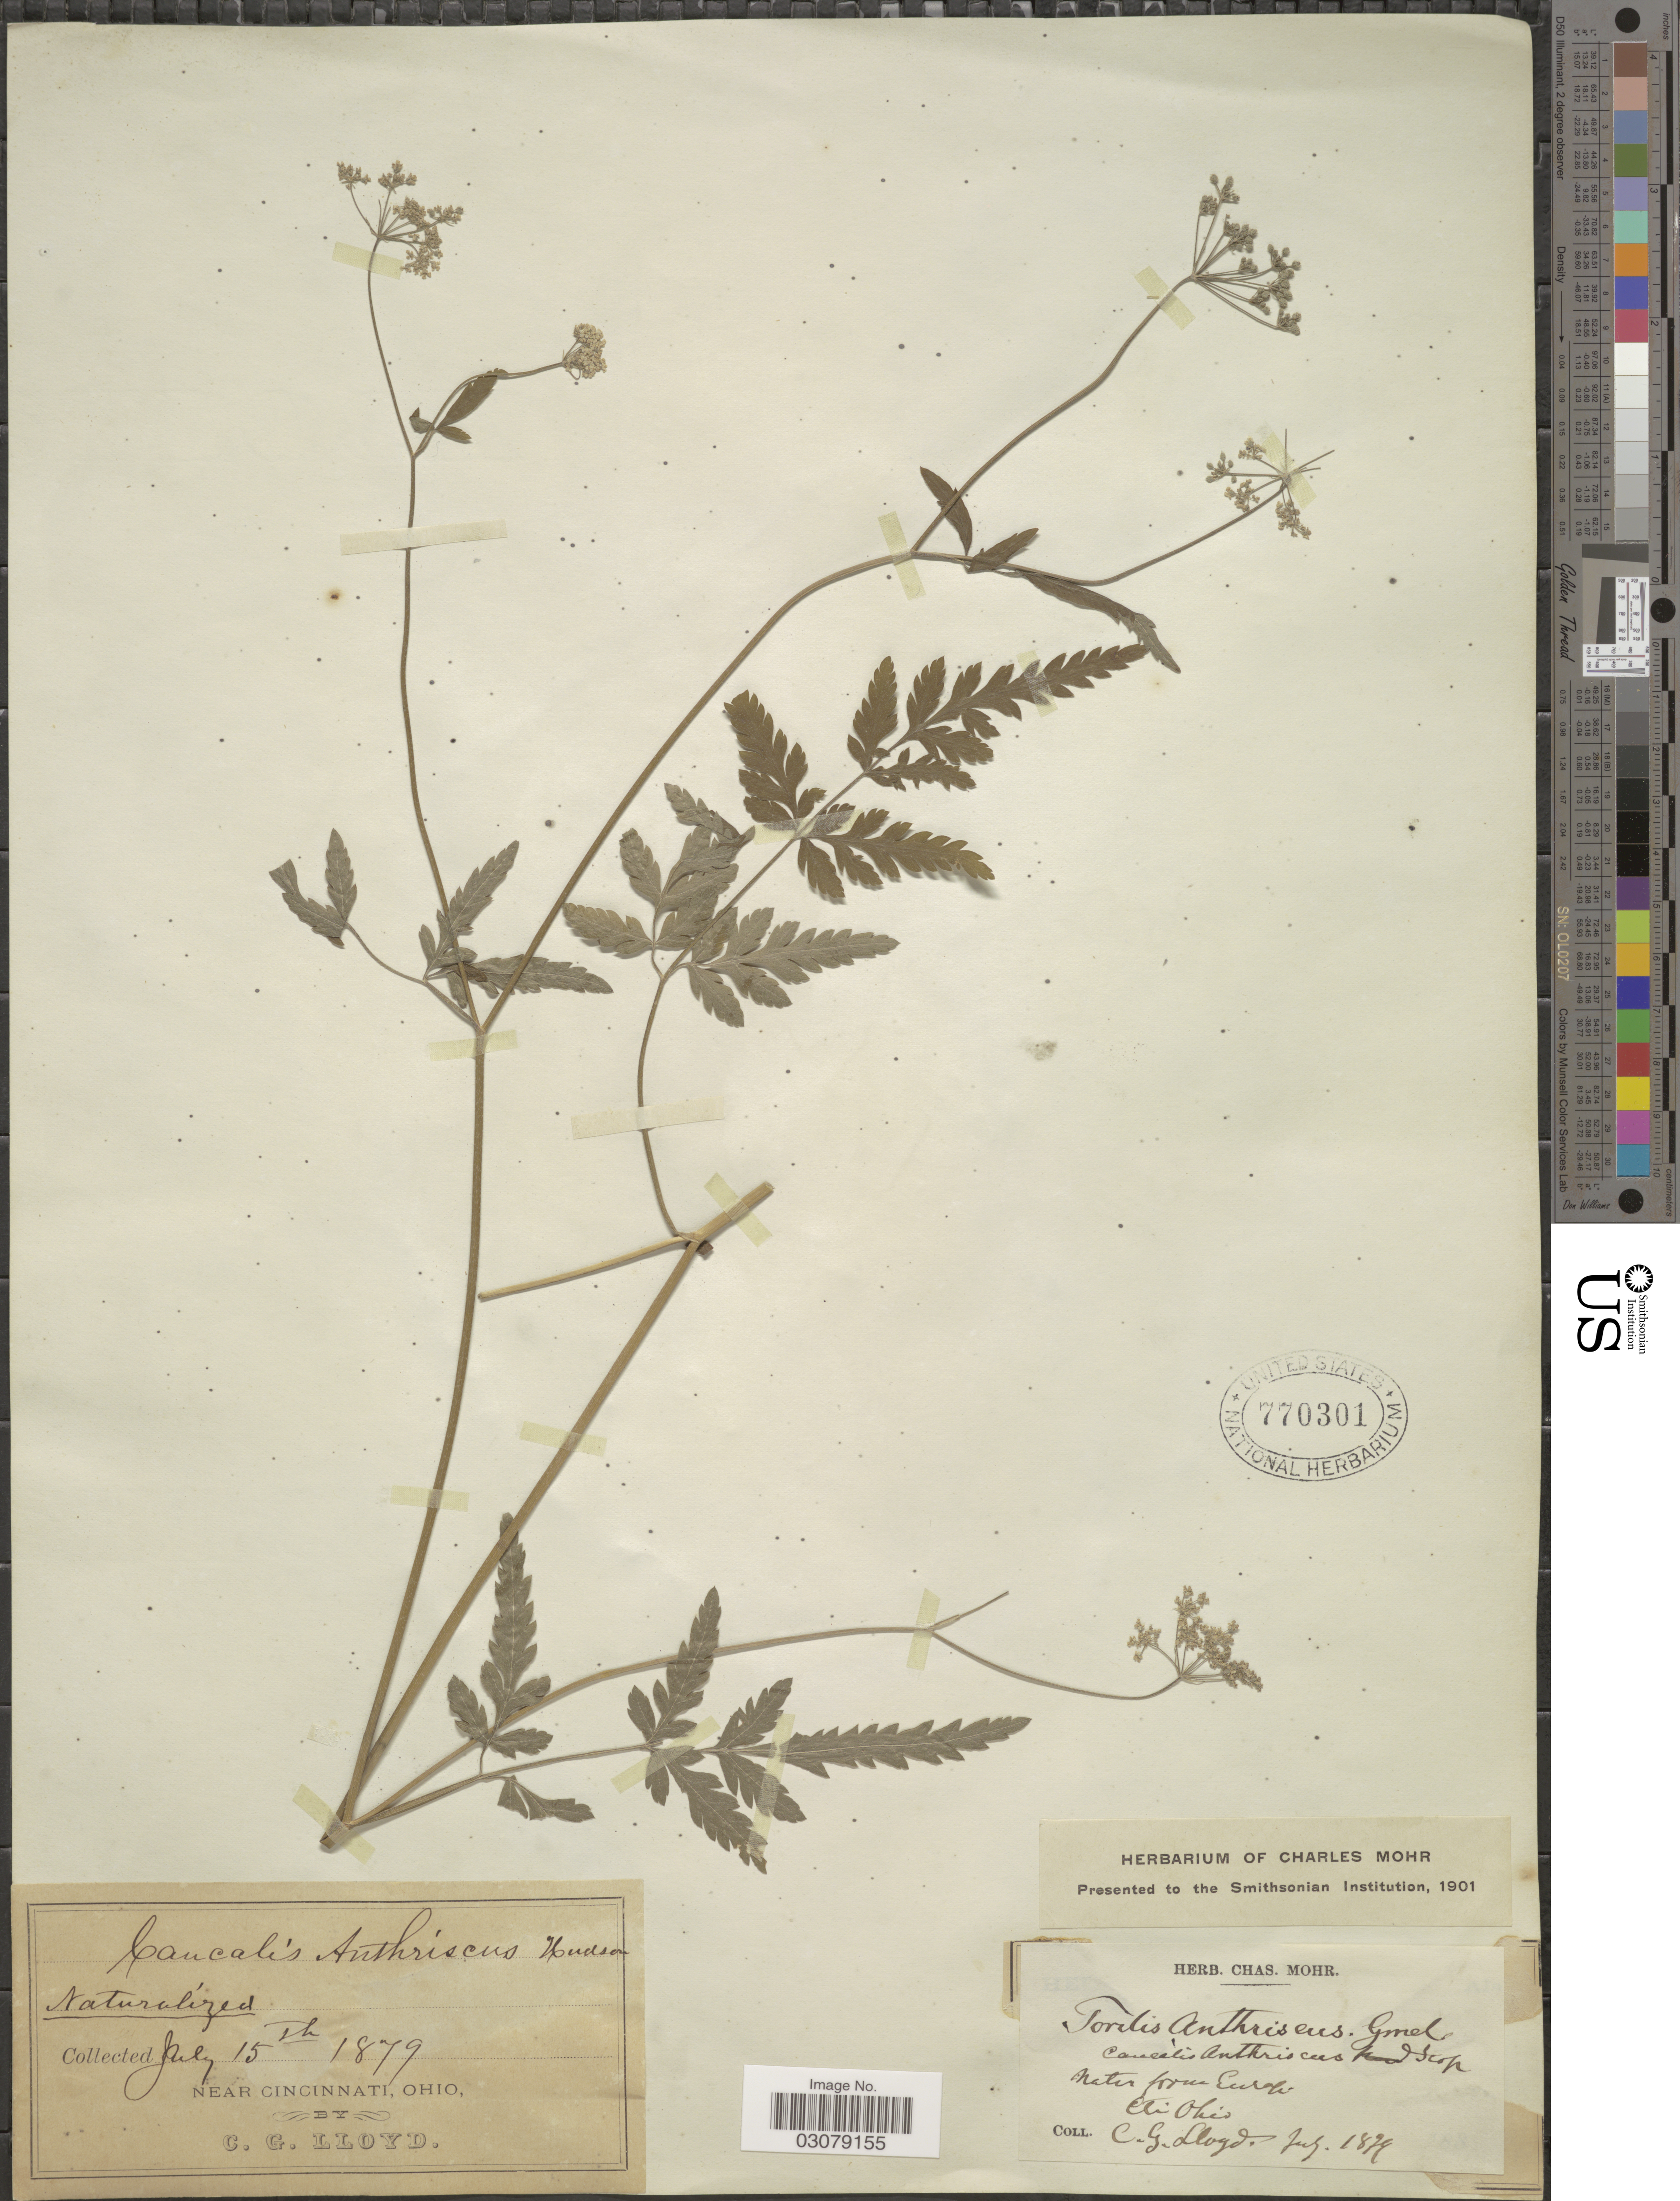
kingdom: Plantae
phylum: Tracheophyta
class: Magnoliopsida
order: Apiales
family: Apiaceae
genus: Torilis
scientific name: Torilis japonica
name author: (Houtt.) DC.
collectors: C. G. Lloyd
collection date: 1879-07-15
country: United States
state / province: Ohio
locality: Near Cincinnati.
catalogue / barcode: US 770301